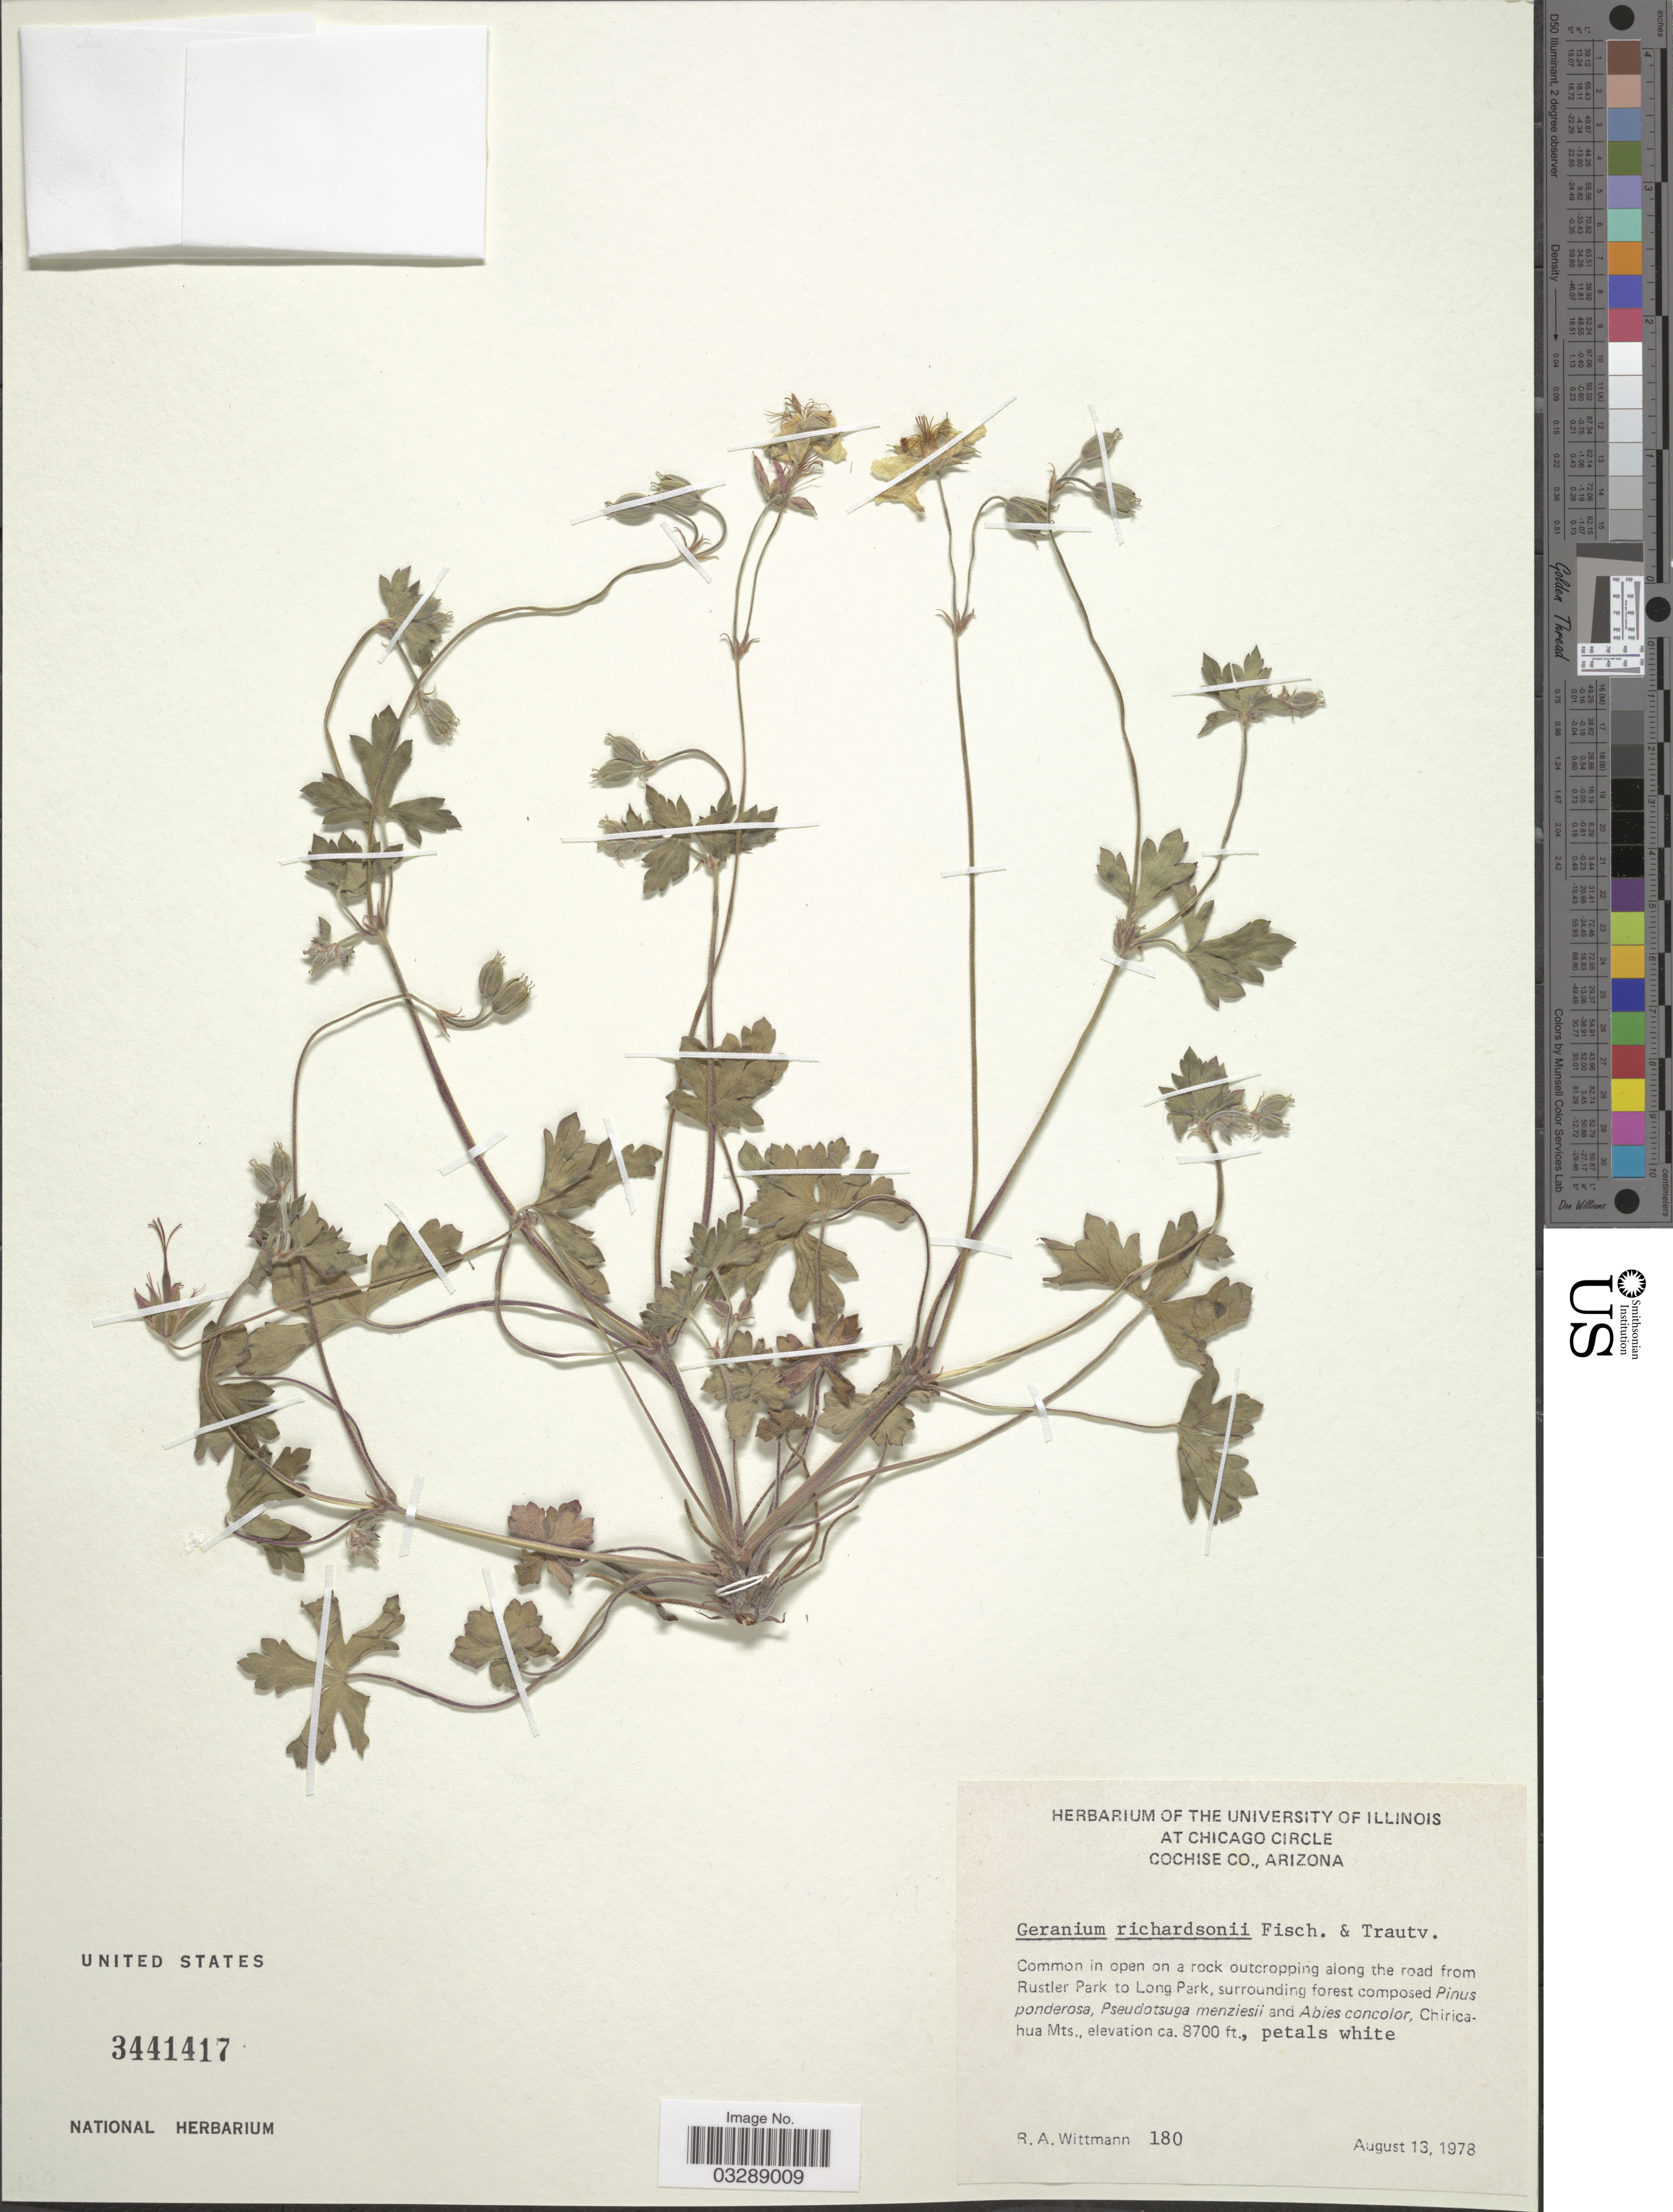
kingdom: Plantae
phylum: Tracheophyta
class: Magnoliopsida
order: Geraniales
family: Geraniaceae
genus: Geranium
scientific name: Geranium richardsonii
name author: Fisch. & Trautv.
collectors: R. Wittmann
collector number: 180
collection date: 1978-08-13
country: United States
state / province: Arizona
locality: Along the road from Rustler Park to Long Park, Chiricahua Mts.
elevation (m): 2652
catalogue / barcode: US 3441417